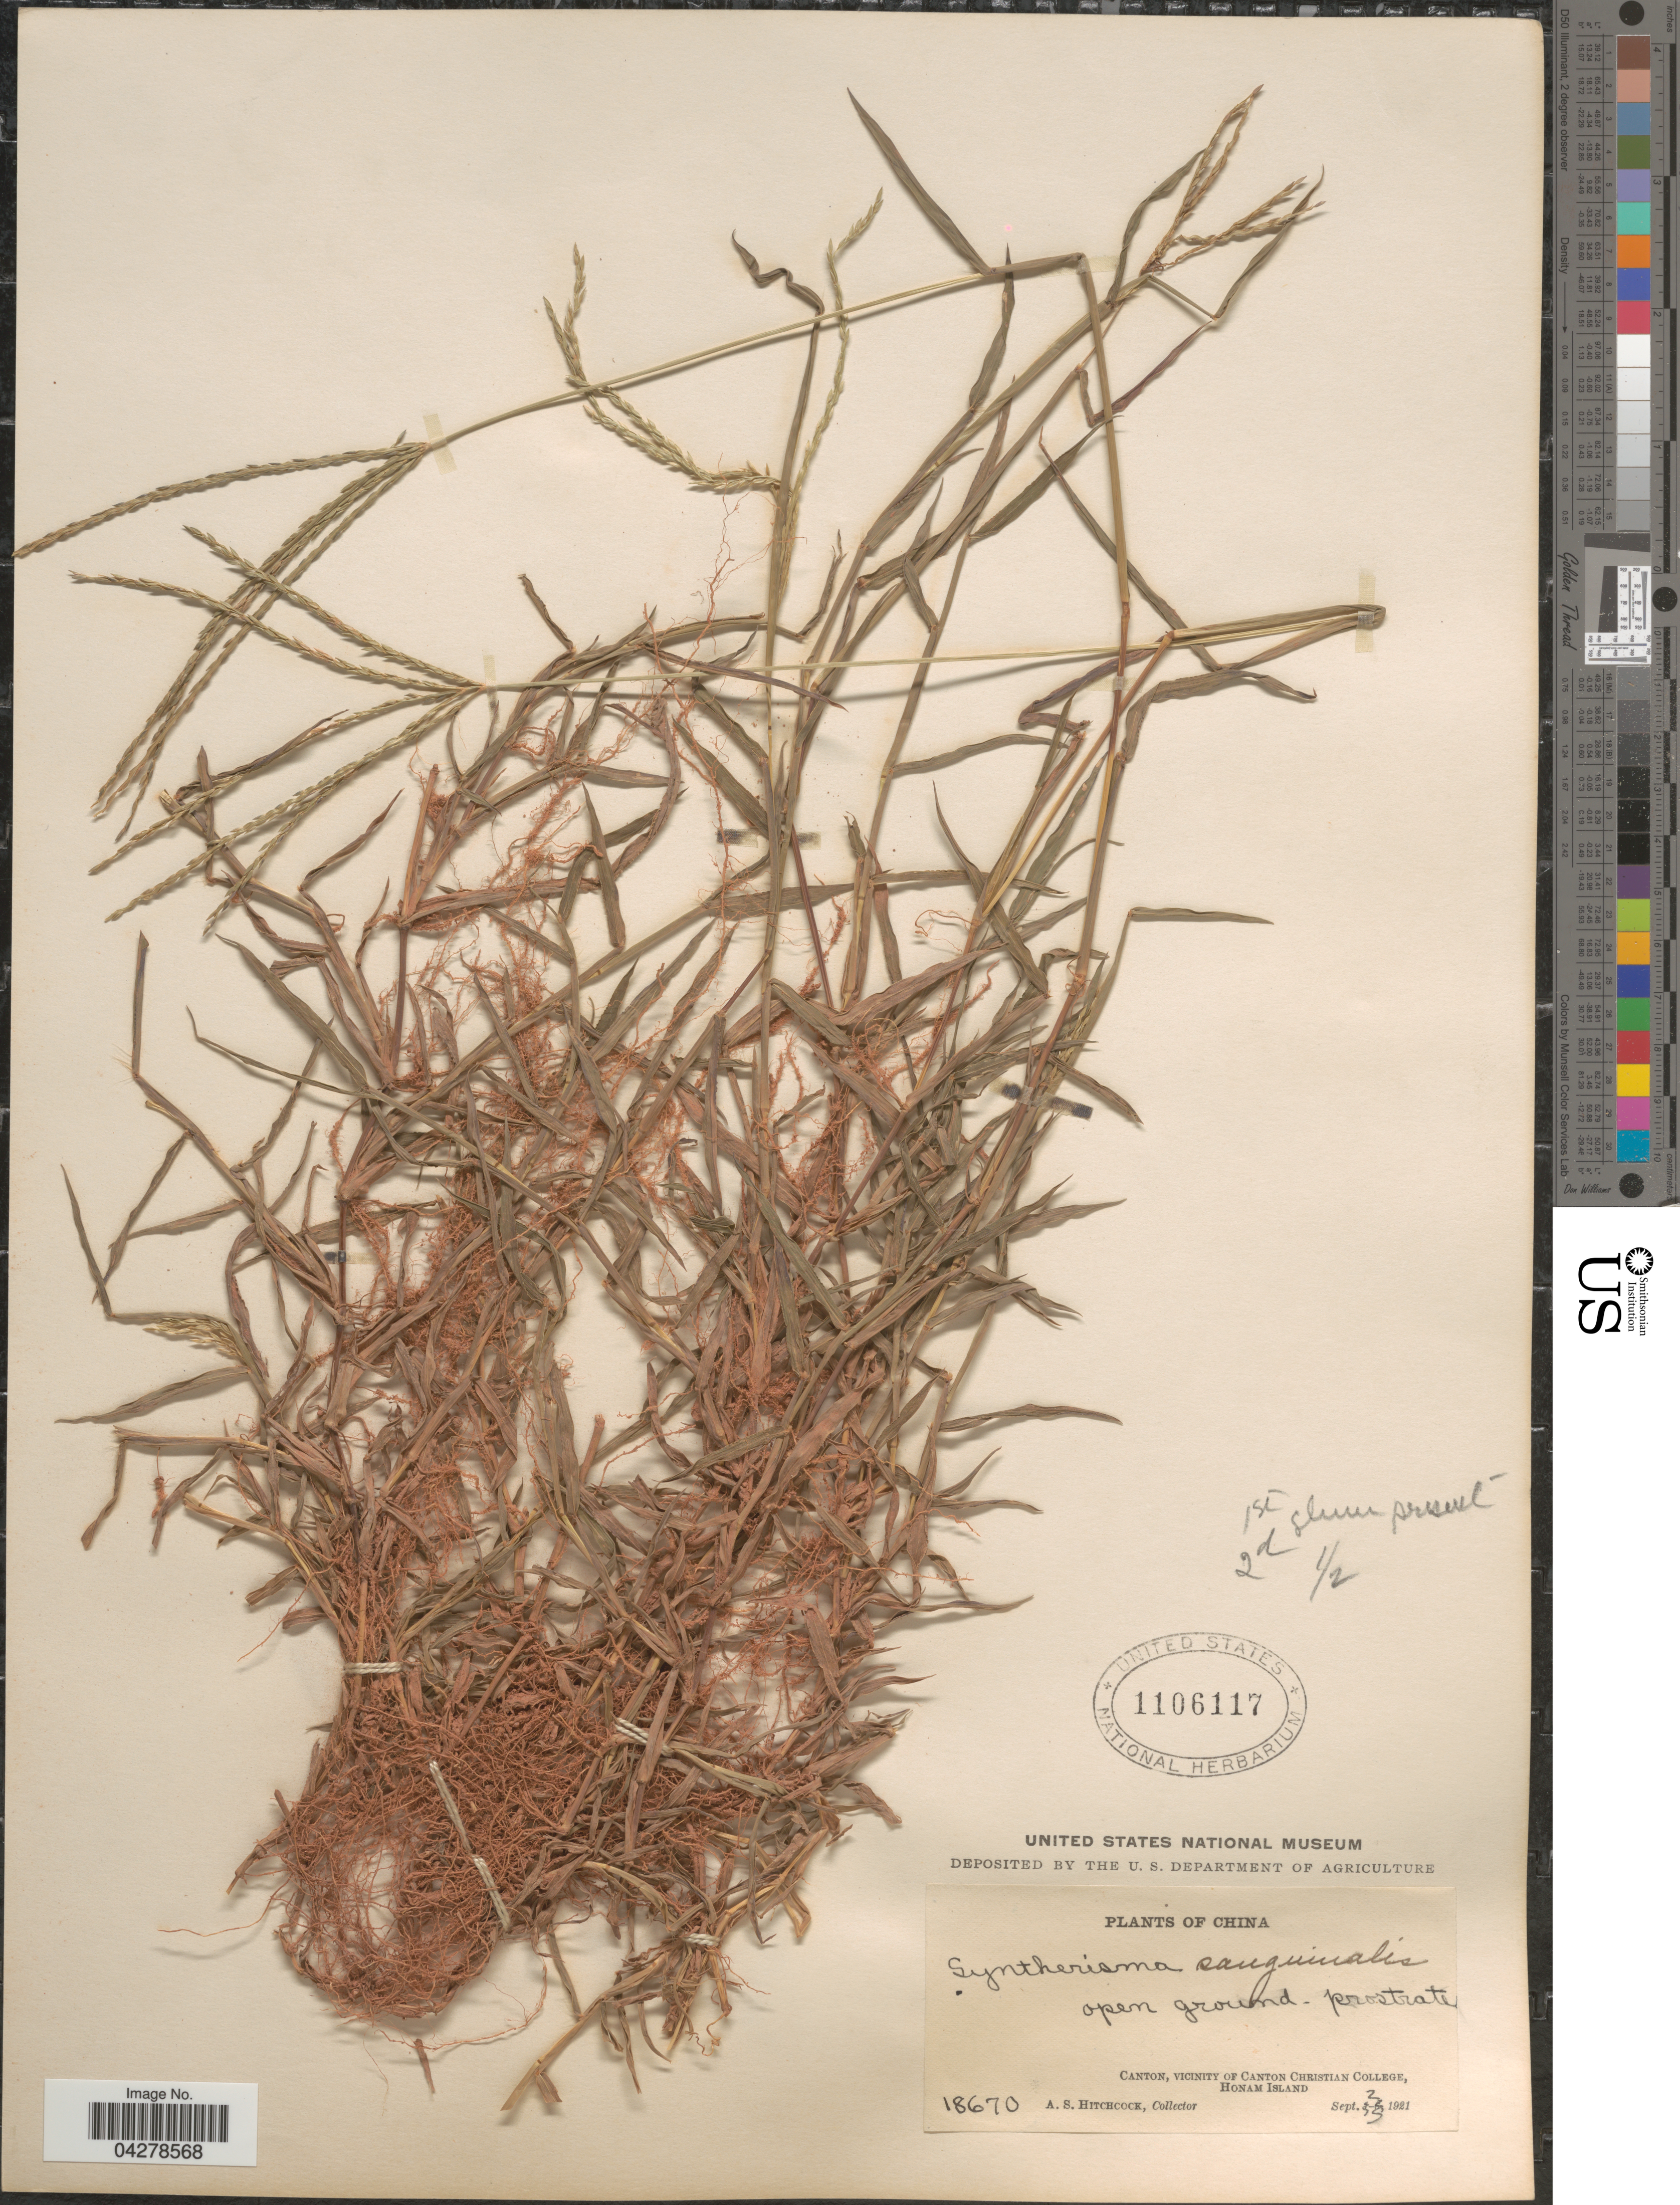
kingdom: Plantae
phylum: Tracheophyta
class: Liliopsida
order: Poales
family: Poaceae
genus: Digitaria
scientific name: Digitaria sanguinalis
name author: (L.) Scop.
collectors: A. S. Hitchcock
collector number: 18670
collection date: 1921-09-02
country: China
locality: Canton, vicinity of Canton Christian College, Honam Island.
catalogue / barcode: US 1106117